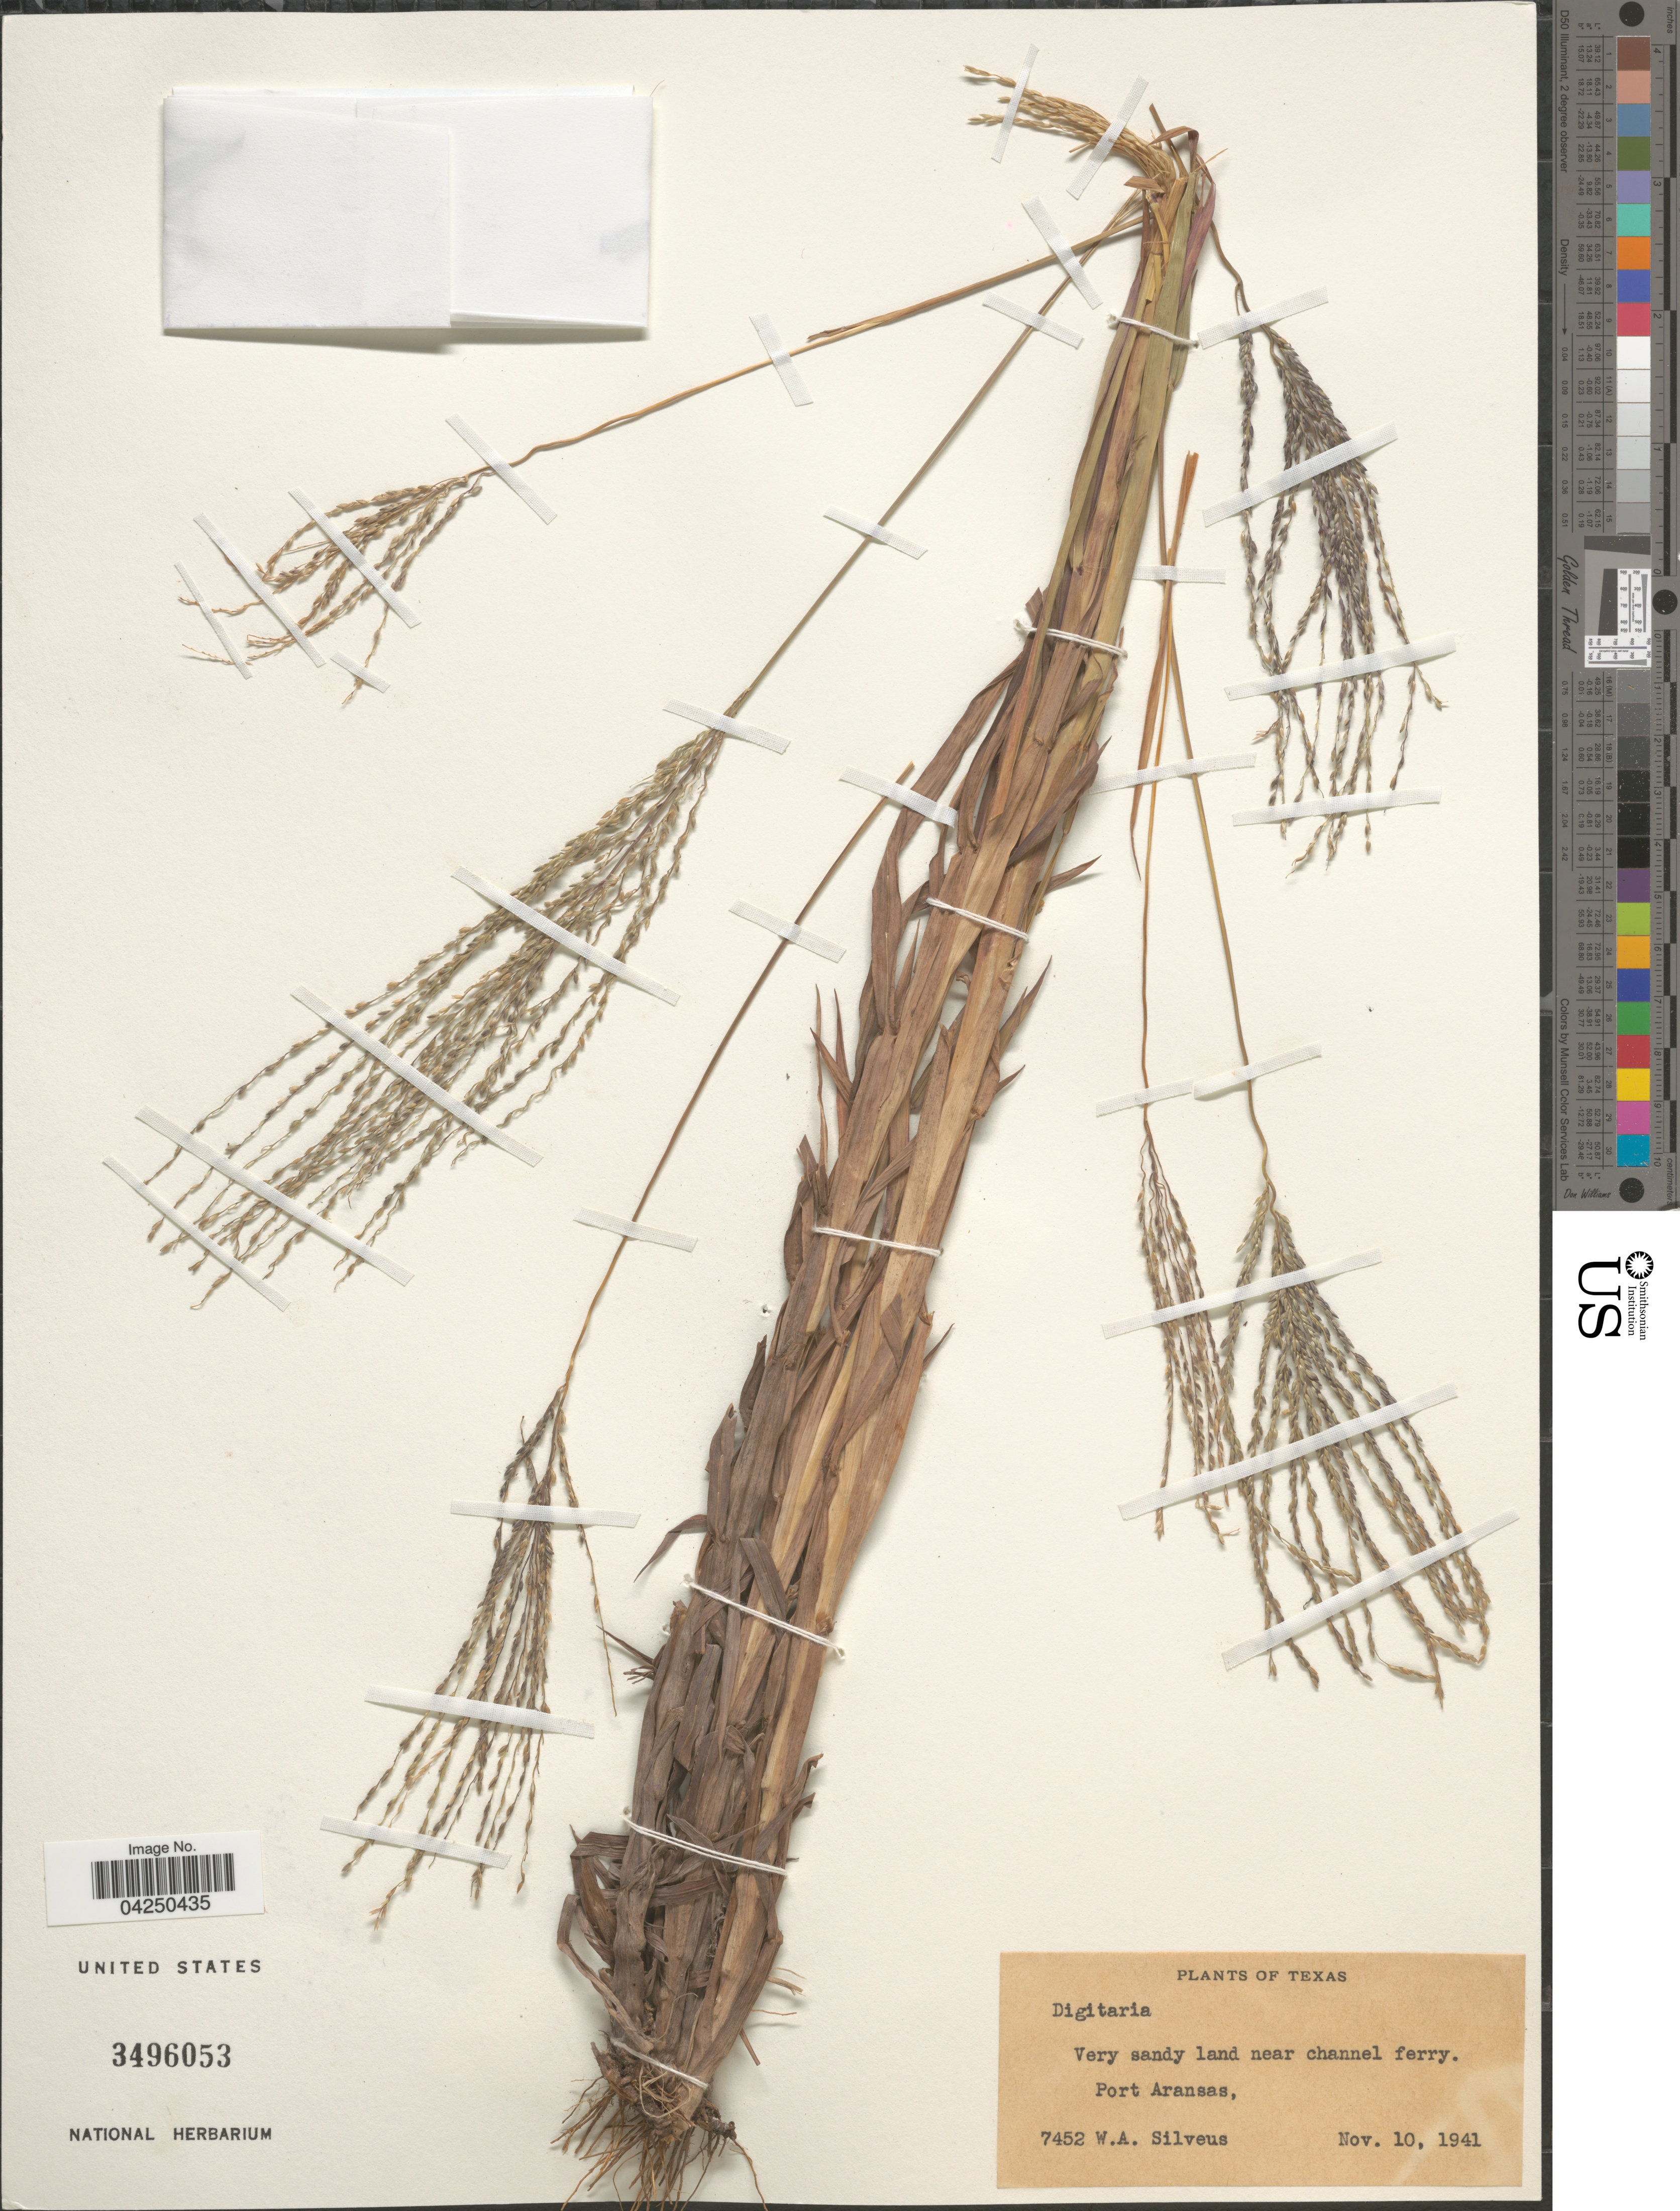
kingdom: Plantae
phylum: Tracheophyta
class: Liliopsida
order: Poales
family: Poaceae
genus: Digitaria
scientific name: Digitaria sp.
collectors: W. Silveus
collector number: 7452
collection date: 1941-11-10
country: United States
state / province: Texas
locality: Very sandy land near channel ferry. Port Aransas.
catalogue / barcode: US 3496053